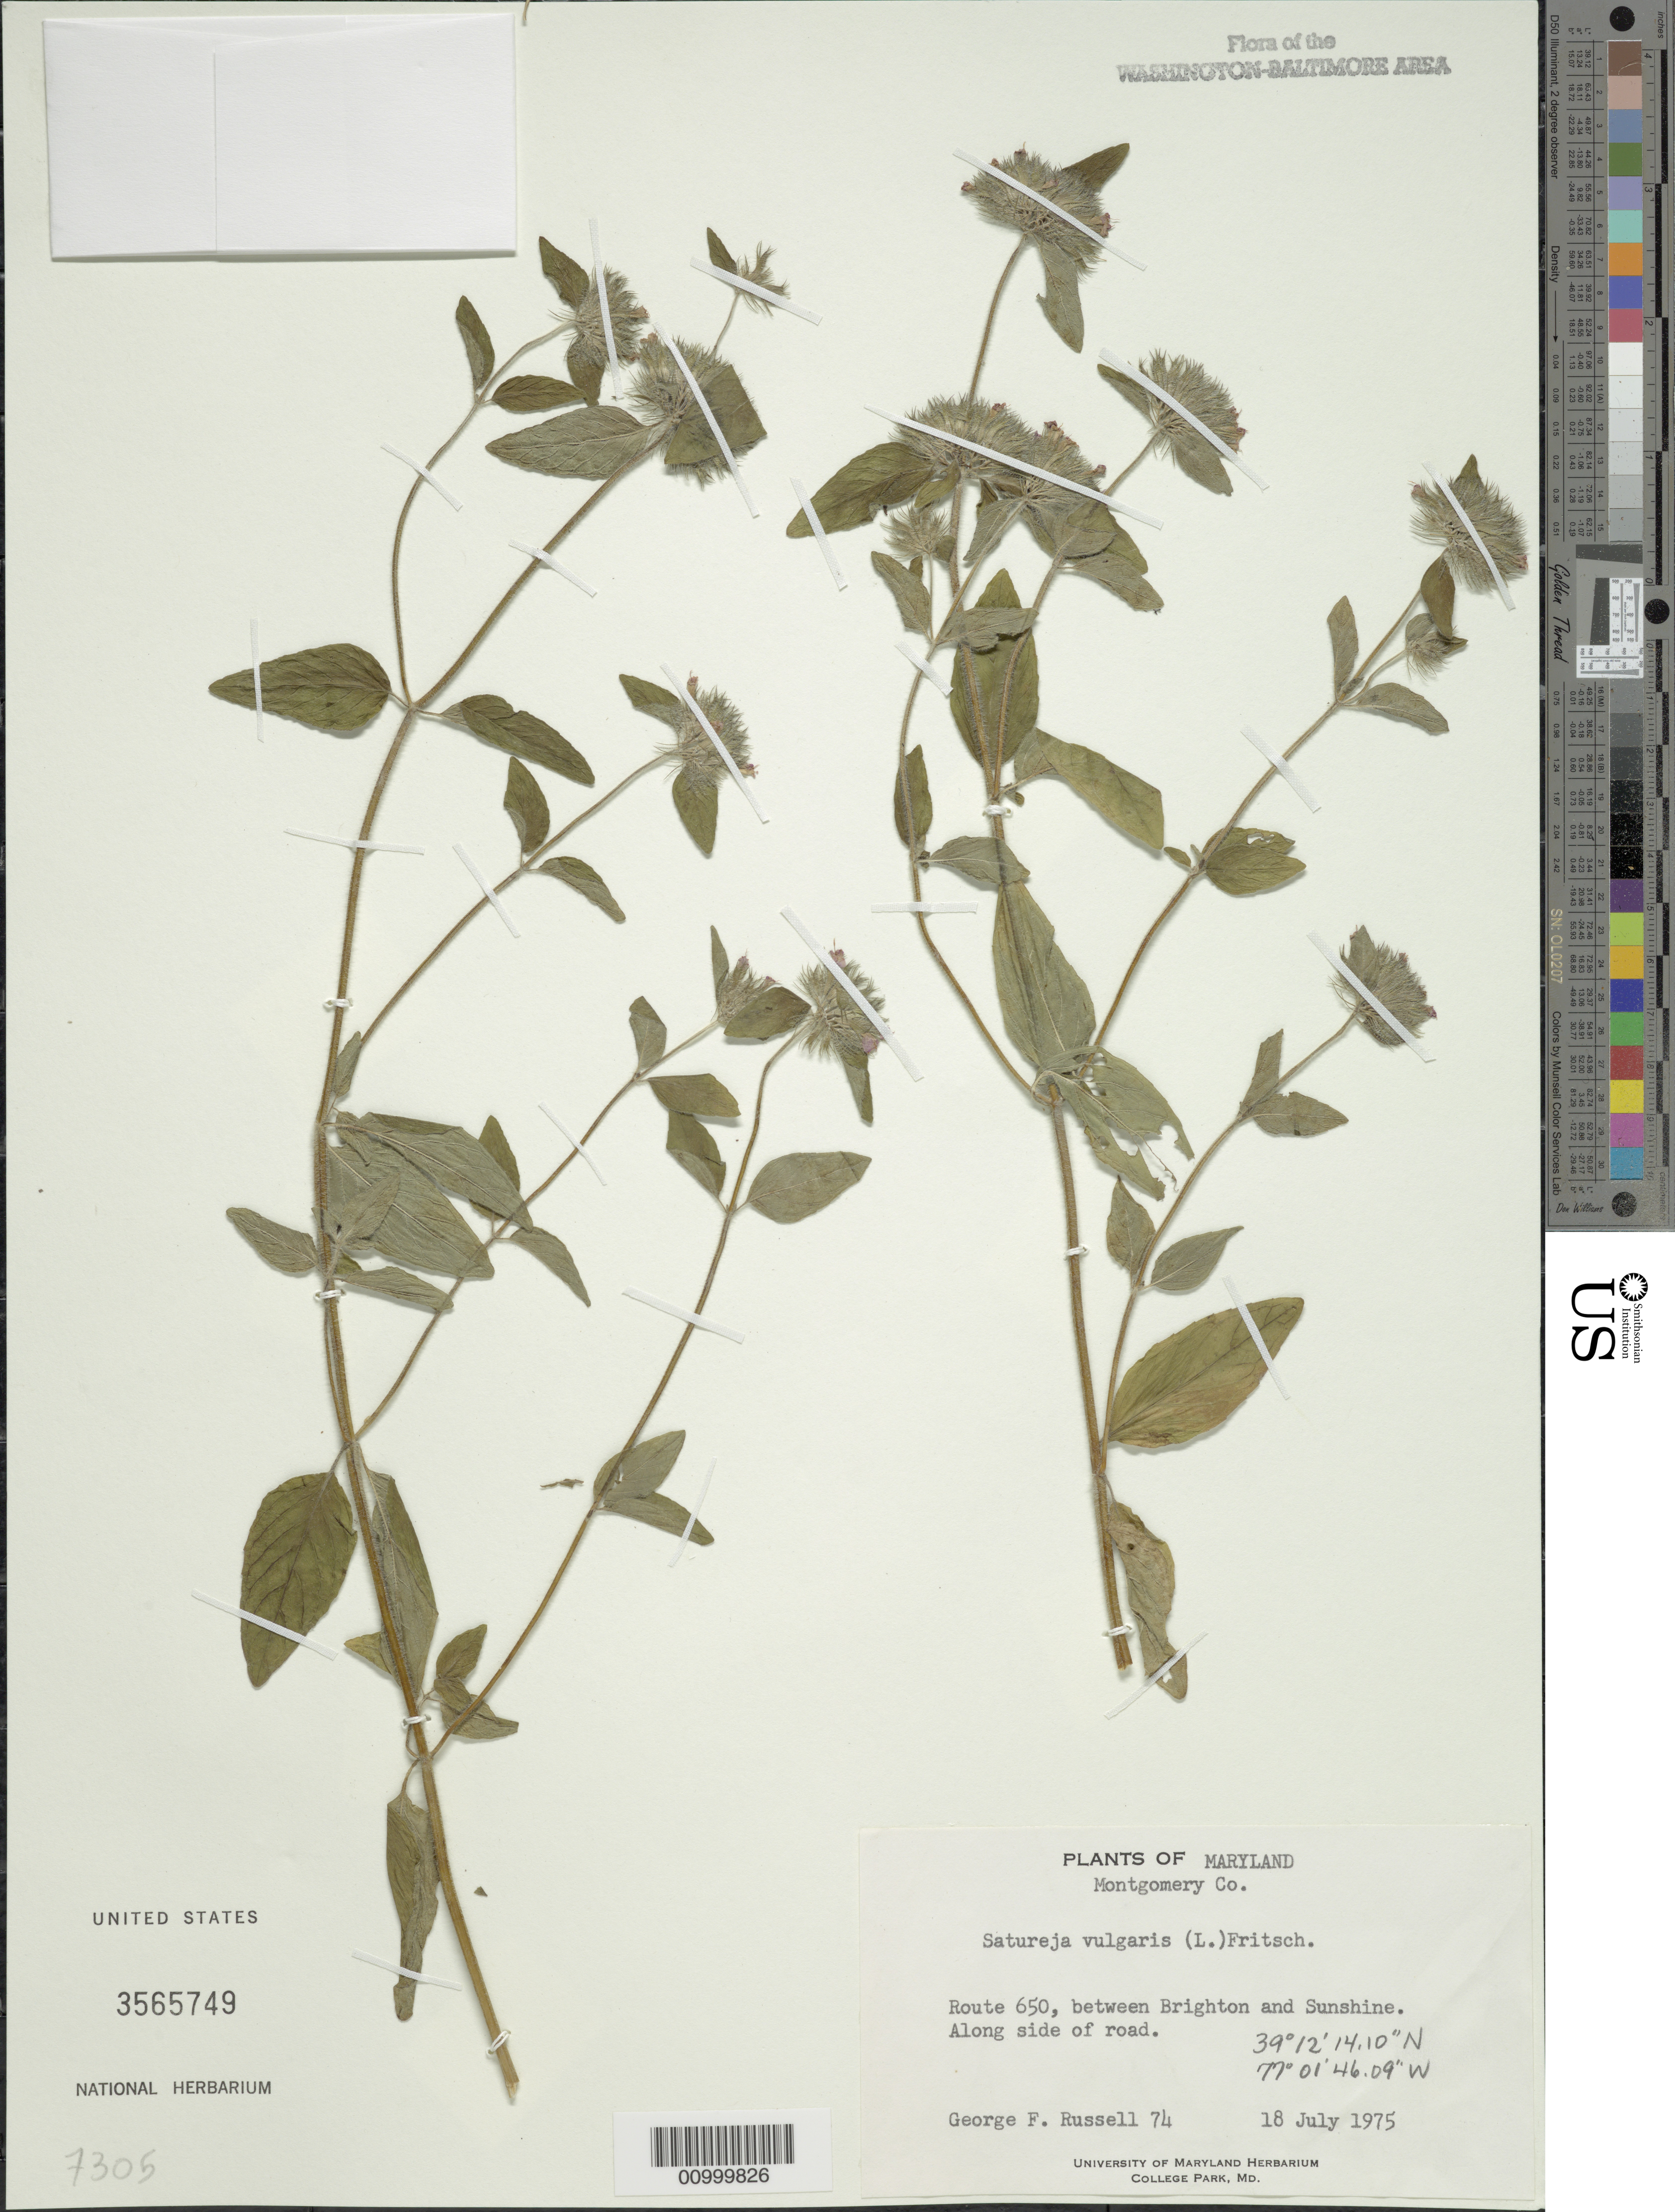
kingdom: Plantae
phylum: Tracheophyta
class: Magnoliopsida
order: Lamiales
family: Lamiaceae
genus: Clinopodium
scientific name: Clinopodium vulgare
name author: L.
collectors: G. Russell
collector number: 74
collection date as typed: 18 Jul 1975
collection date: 1975-07-18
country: United States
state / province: Maryland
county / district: Montgomery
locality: Route 650, between Brighton and Sunshine.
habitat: Along side of road.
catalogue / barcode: US 3565749